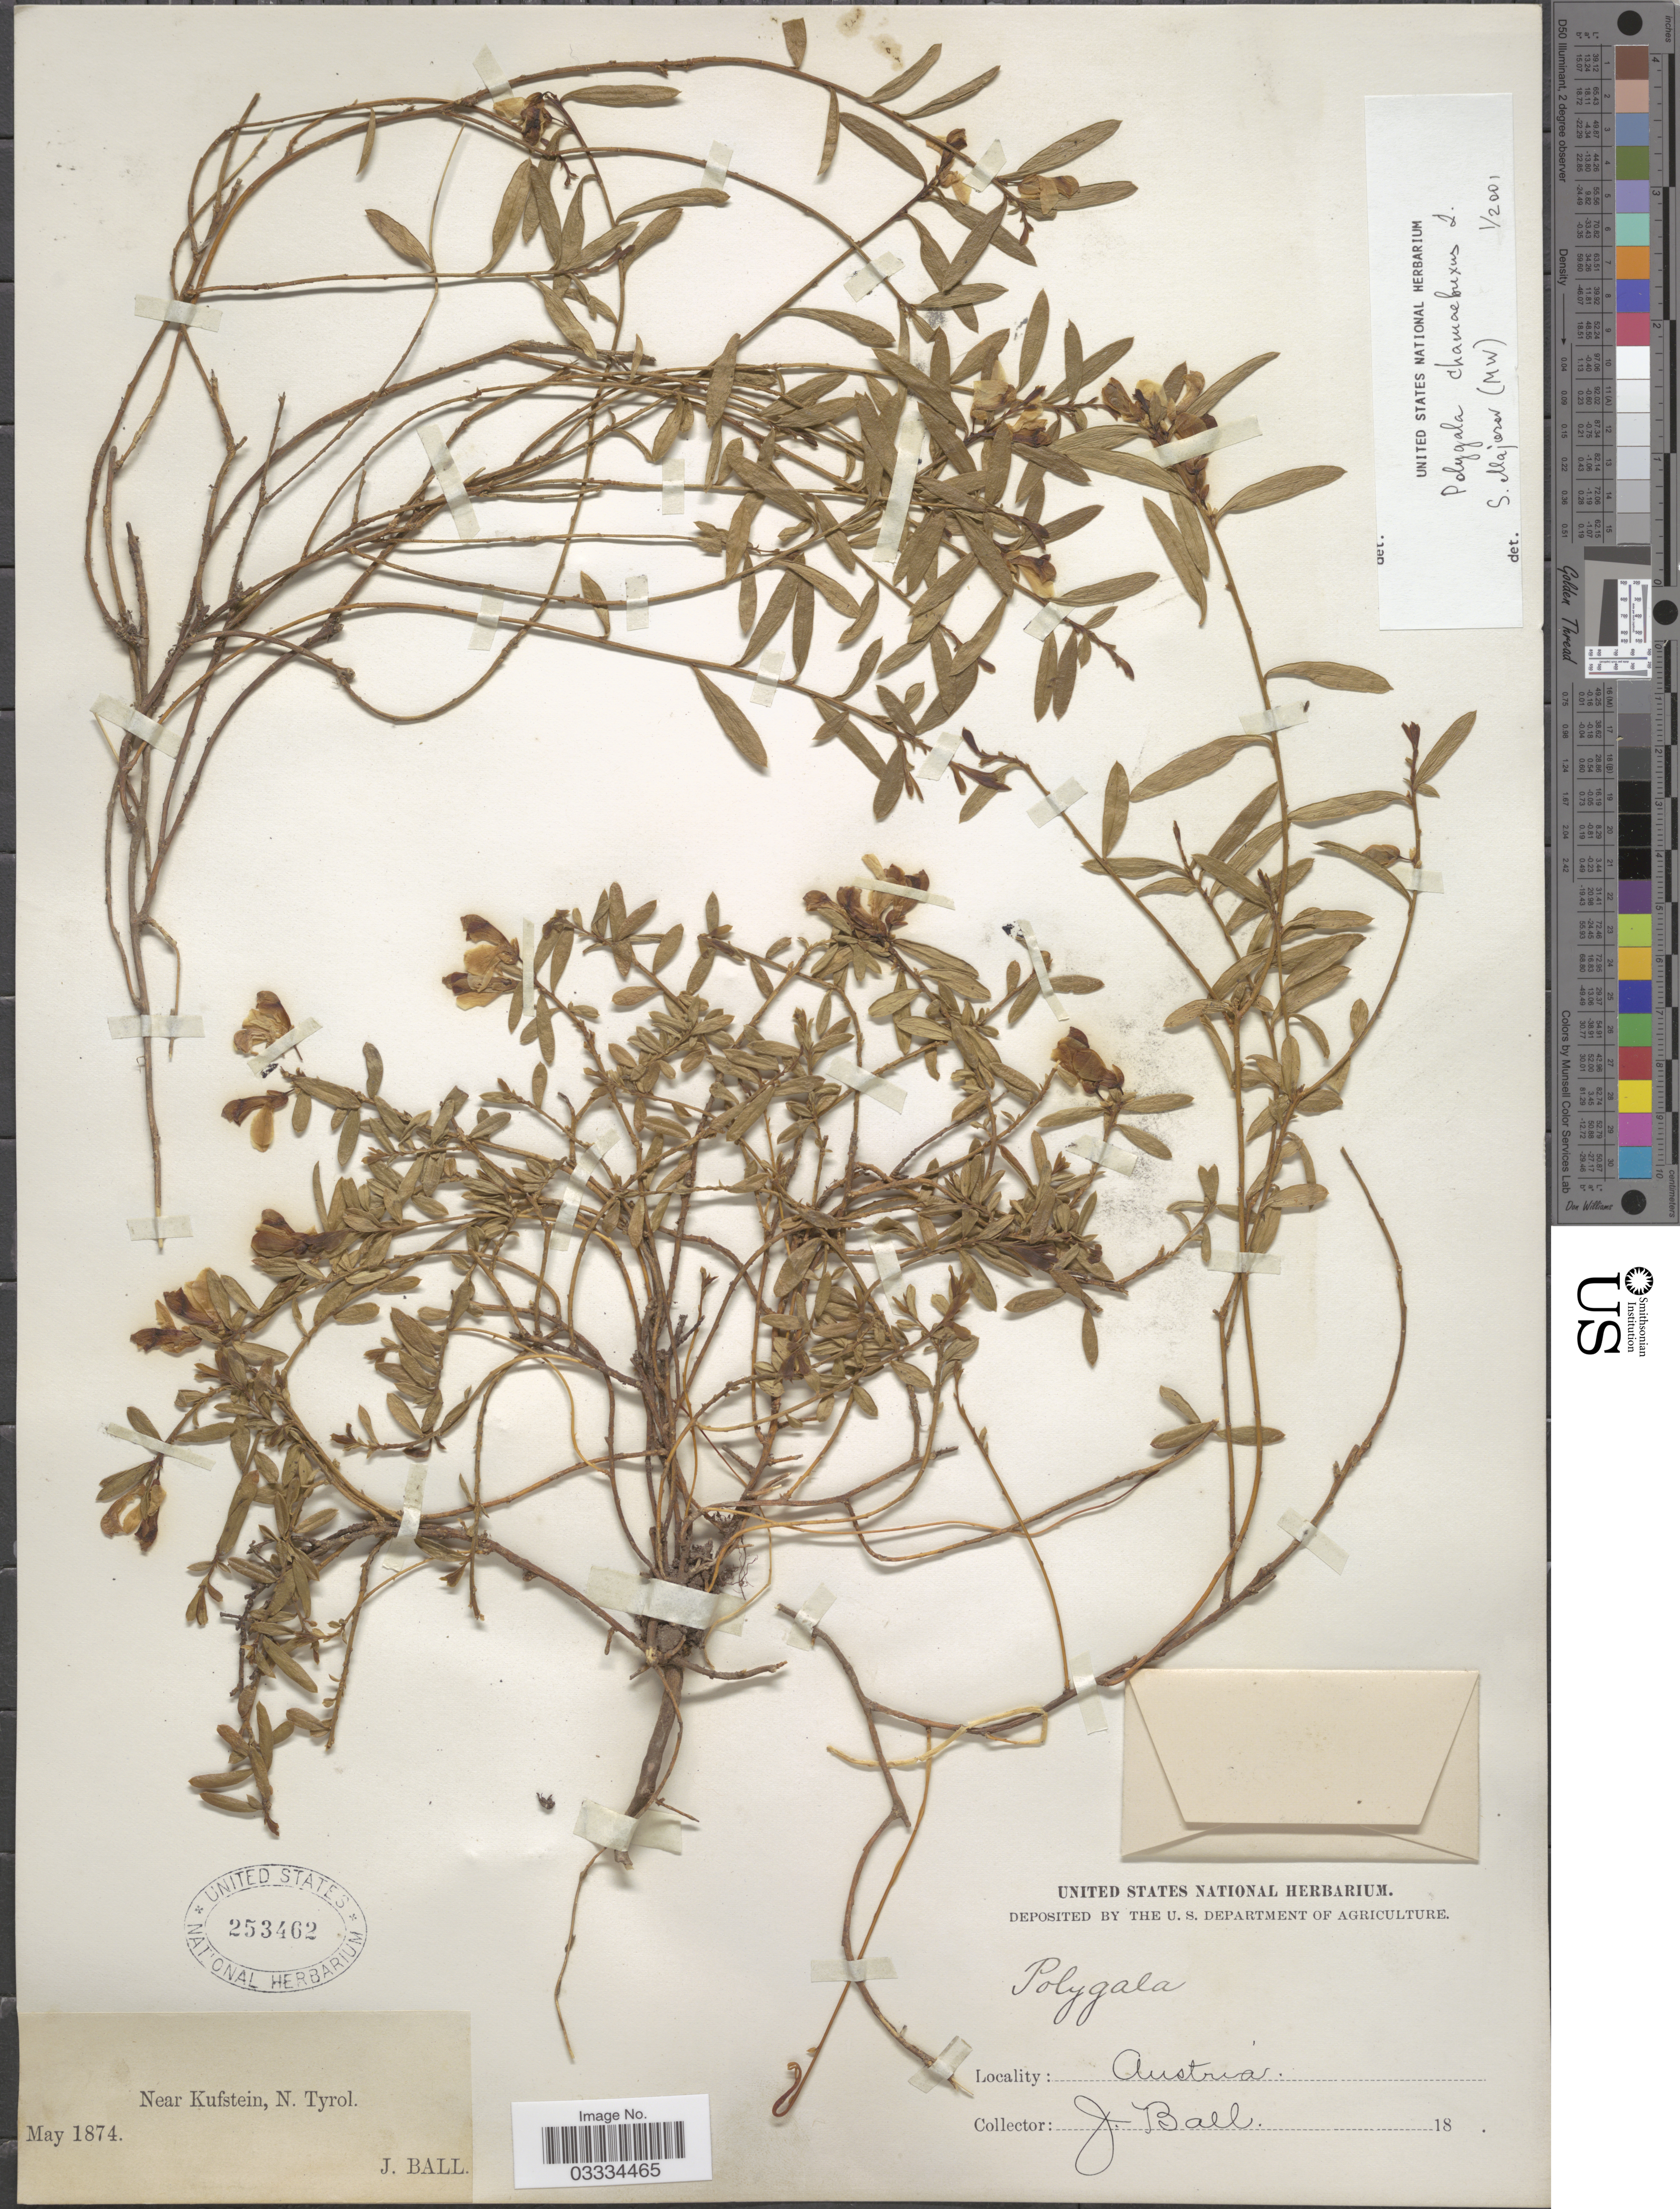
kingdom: Plantae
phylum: Tracheophyta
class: Magnoliopsida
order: Fabales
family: Polygalaceae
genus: Polygaloides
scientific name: Polygaloides chamaebuxus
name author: (L.) O. Schwarz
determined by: Strong, Mark T., (BOT), Smithsonian Institution - National Museum of Natural History (UNITED STATES)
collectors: J. Ball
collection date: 1874-05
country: Austria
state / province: Tirol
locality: Near Kufstein, N. Tyrol.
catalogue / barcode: US 253462